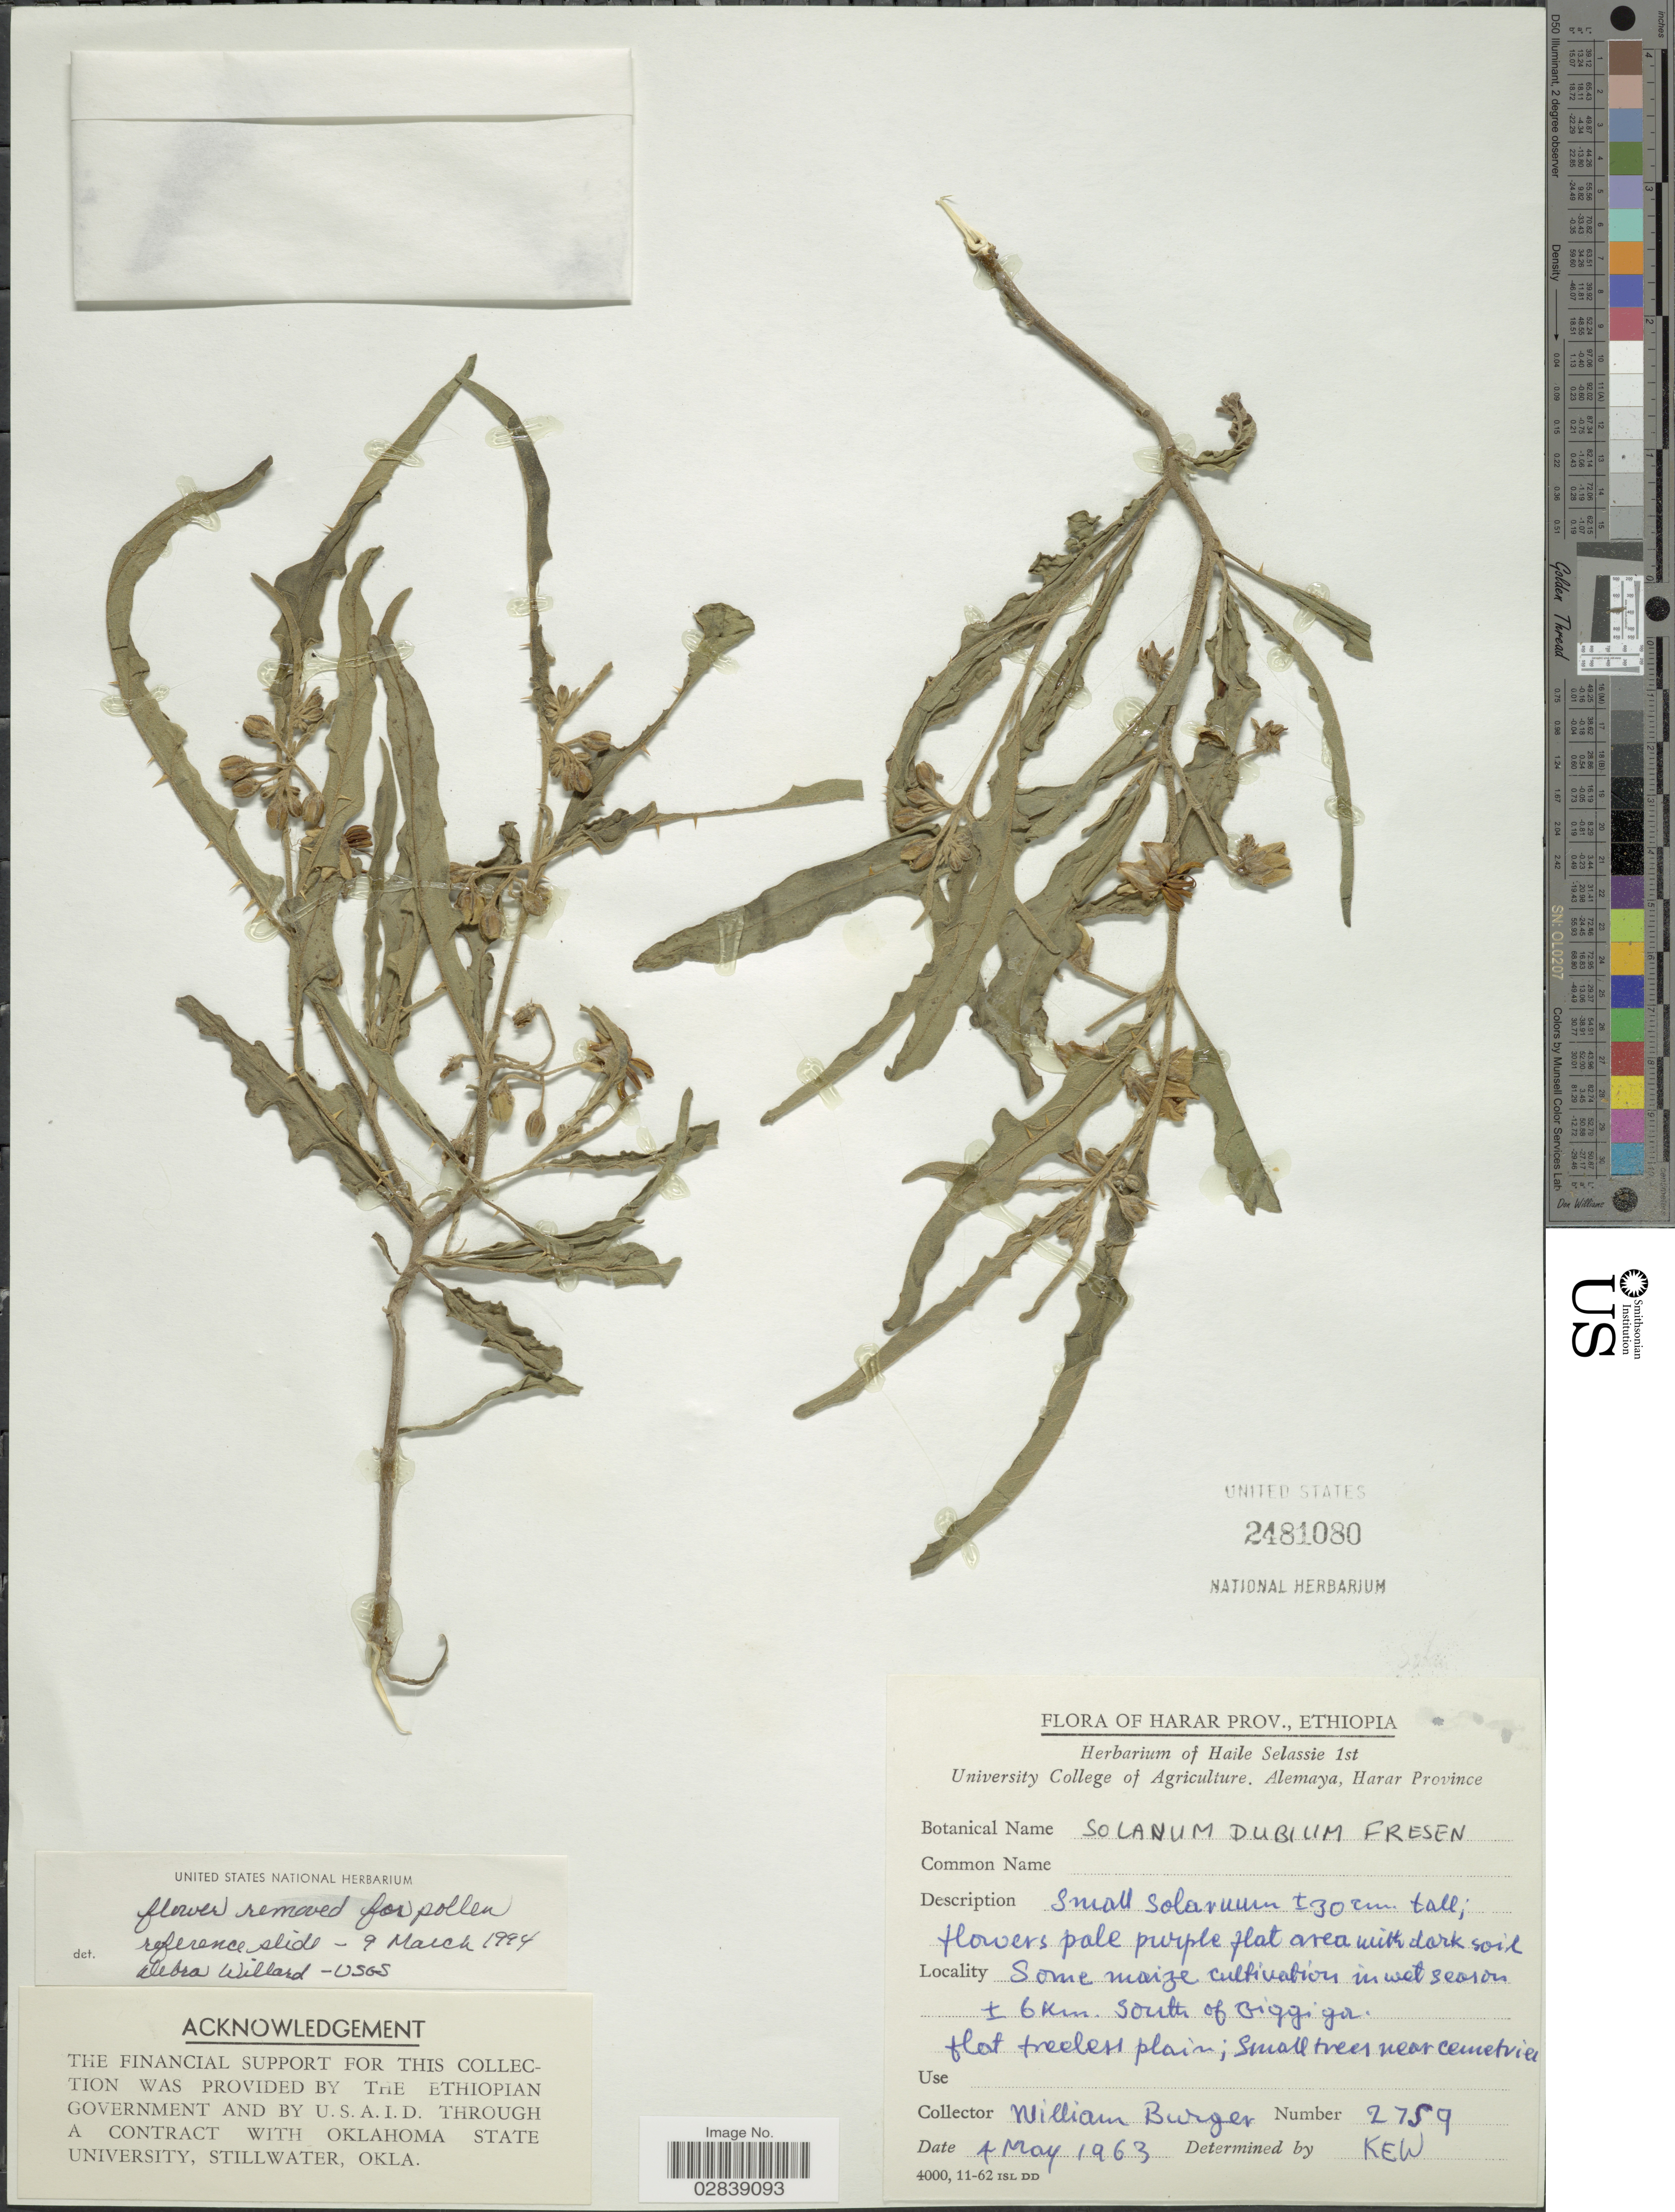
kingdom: Plantae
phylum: Tracheophyta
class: Magnoliopsida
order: Solanales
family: Solanaceae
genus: Solanum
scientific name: Solanum dubium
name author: Dunal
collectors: W. Burger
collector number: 2759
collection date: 1963-05-04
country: Ethiopia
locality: Harar Prov., ± 6 Km. south of Biggiga.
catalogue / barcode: US 2481080